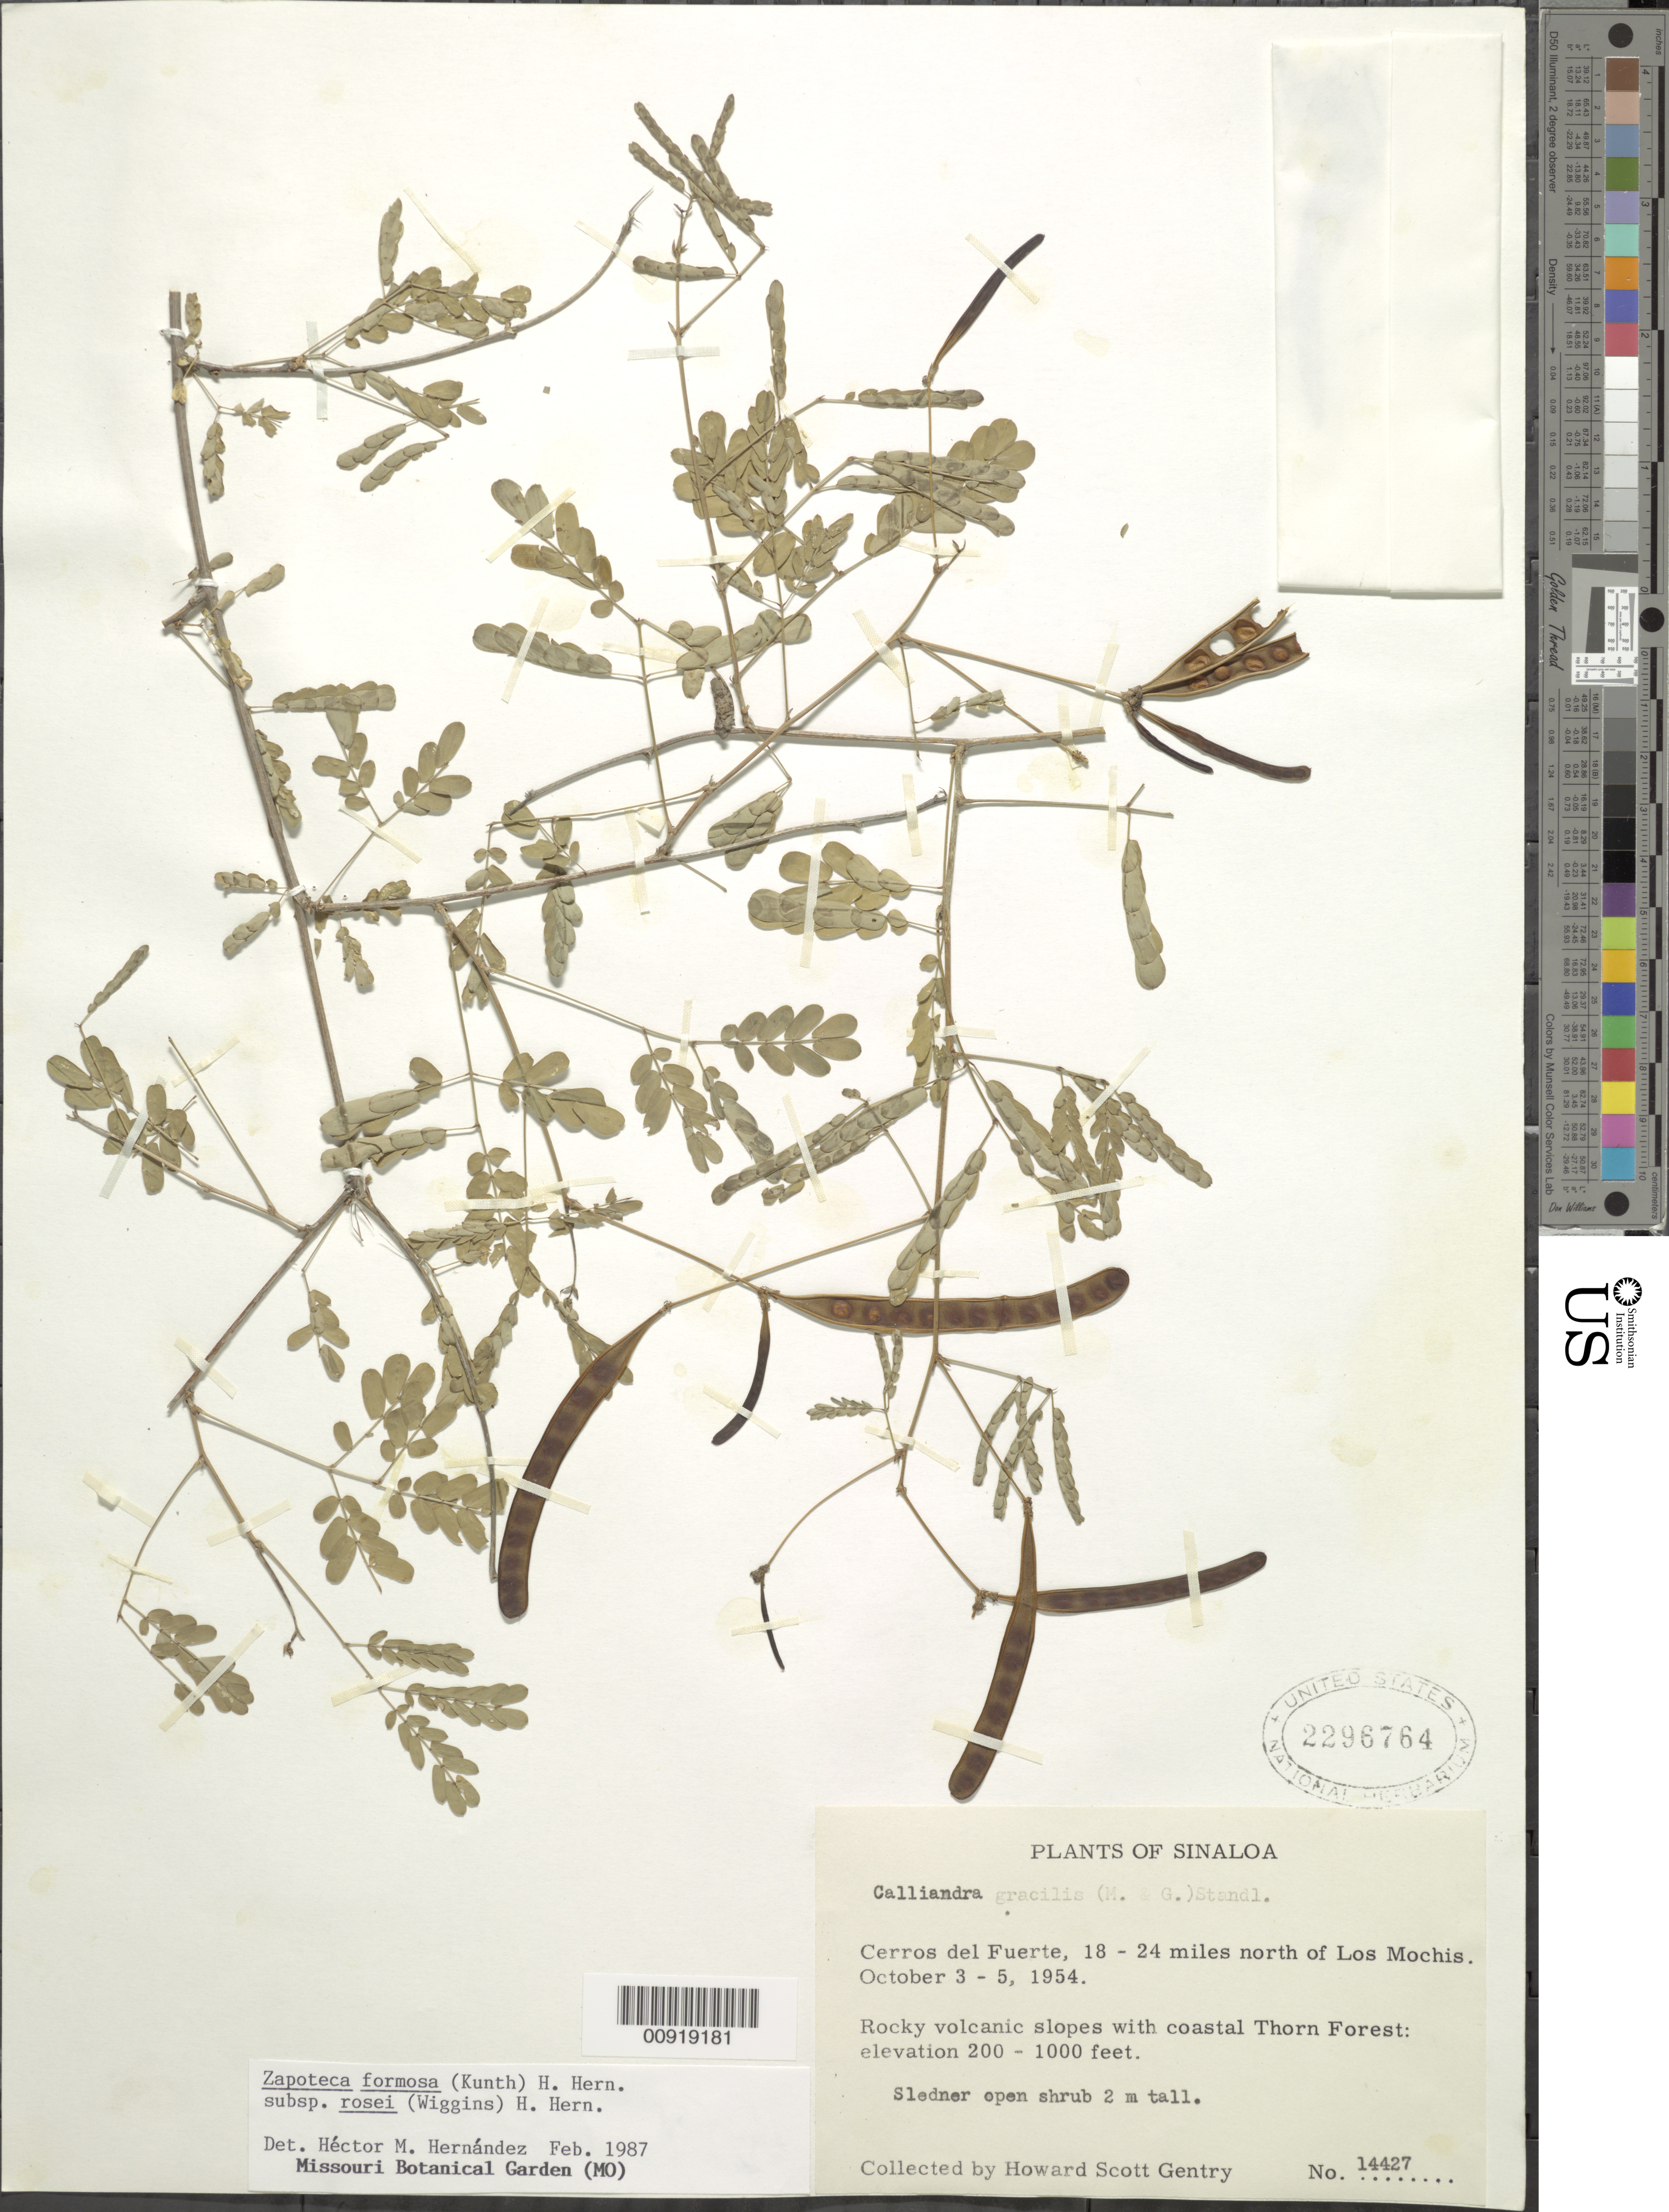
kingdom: Plantae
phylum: Tracheophyta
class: Magnoliopsida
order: Fabales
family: Fabaceae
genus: Zapoteca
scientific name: Zapoteca formosa subsp. rosei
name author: (Wiggins) H.M. Hern.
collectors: H. S. Gentry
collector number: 14427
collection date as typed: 03 Oct 1954 to 05 Oct 1954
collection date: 1954-10-03/1954-10-05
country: Mexico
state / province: Sinaloa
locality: Cerros del Fuerte, 18-24 miles north of Los Mochis.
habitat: Rocky volcanic slopes with coastal Thorn Forest.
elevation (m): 61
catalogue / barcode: US 2296764